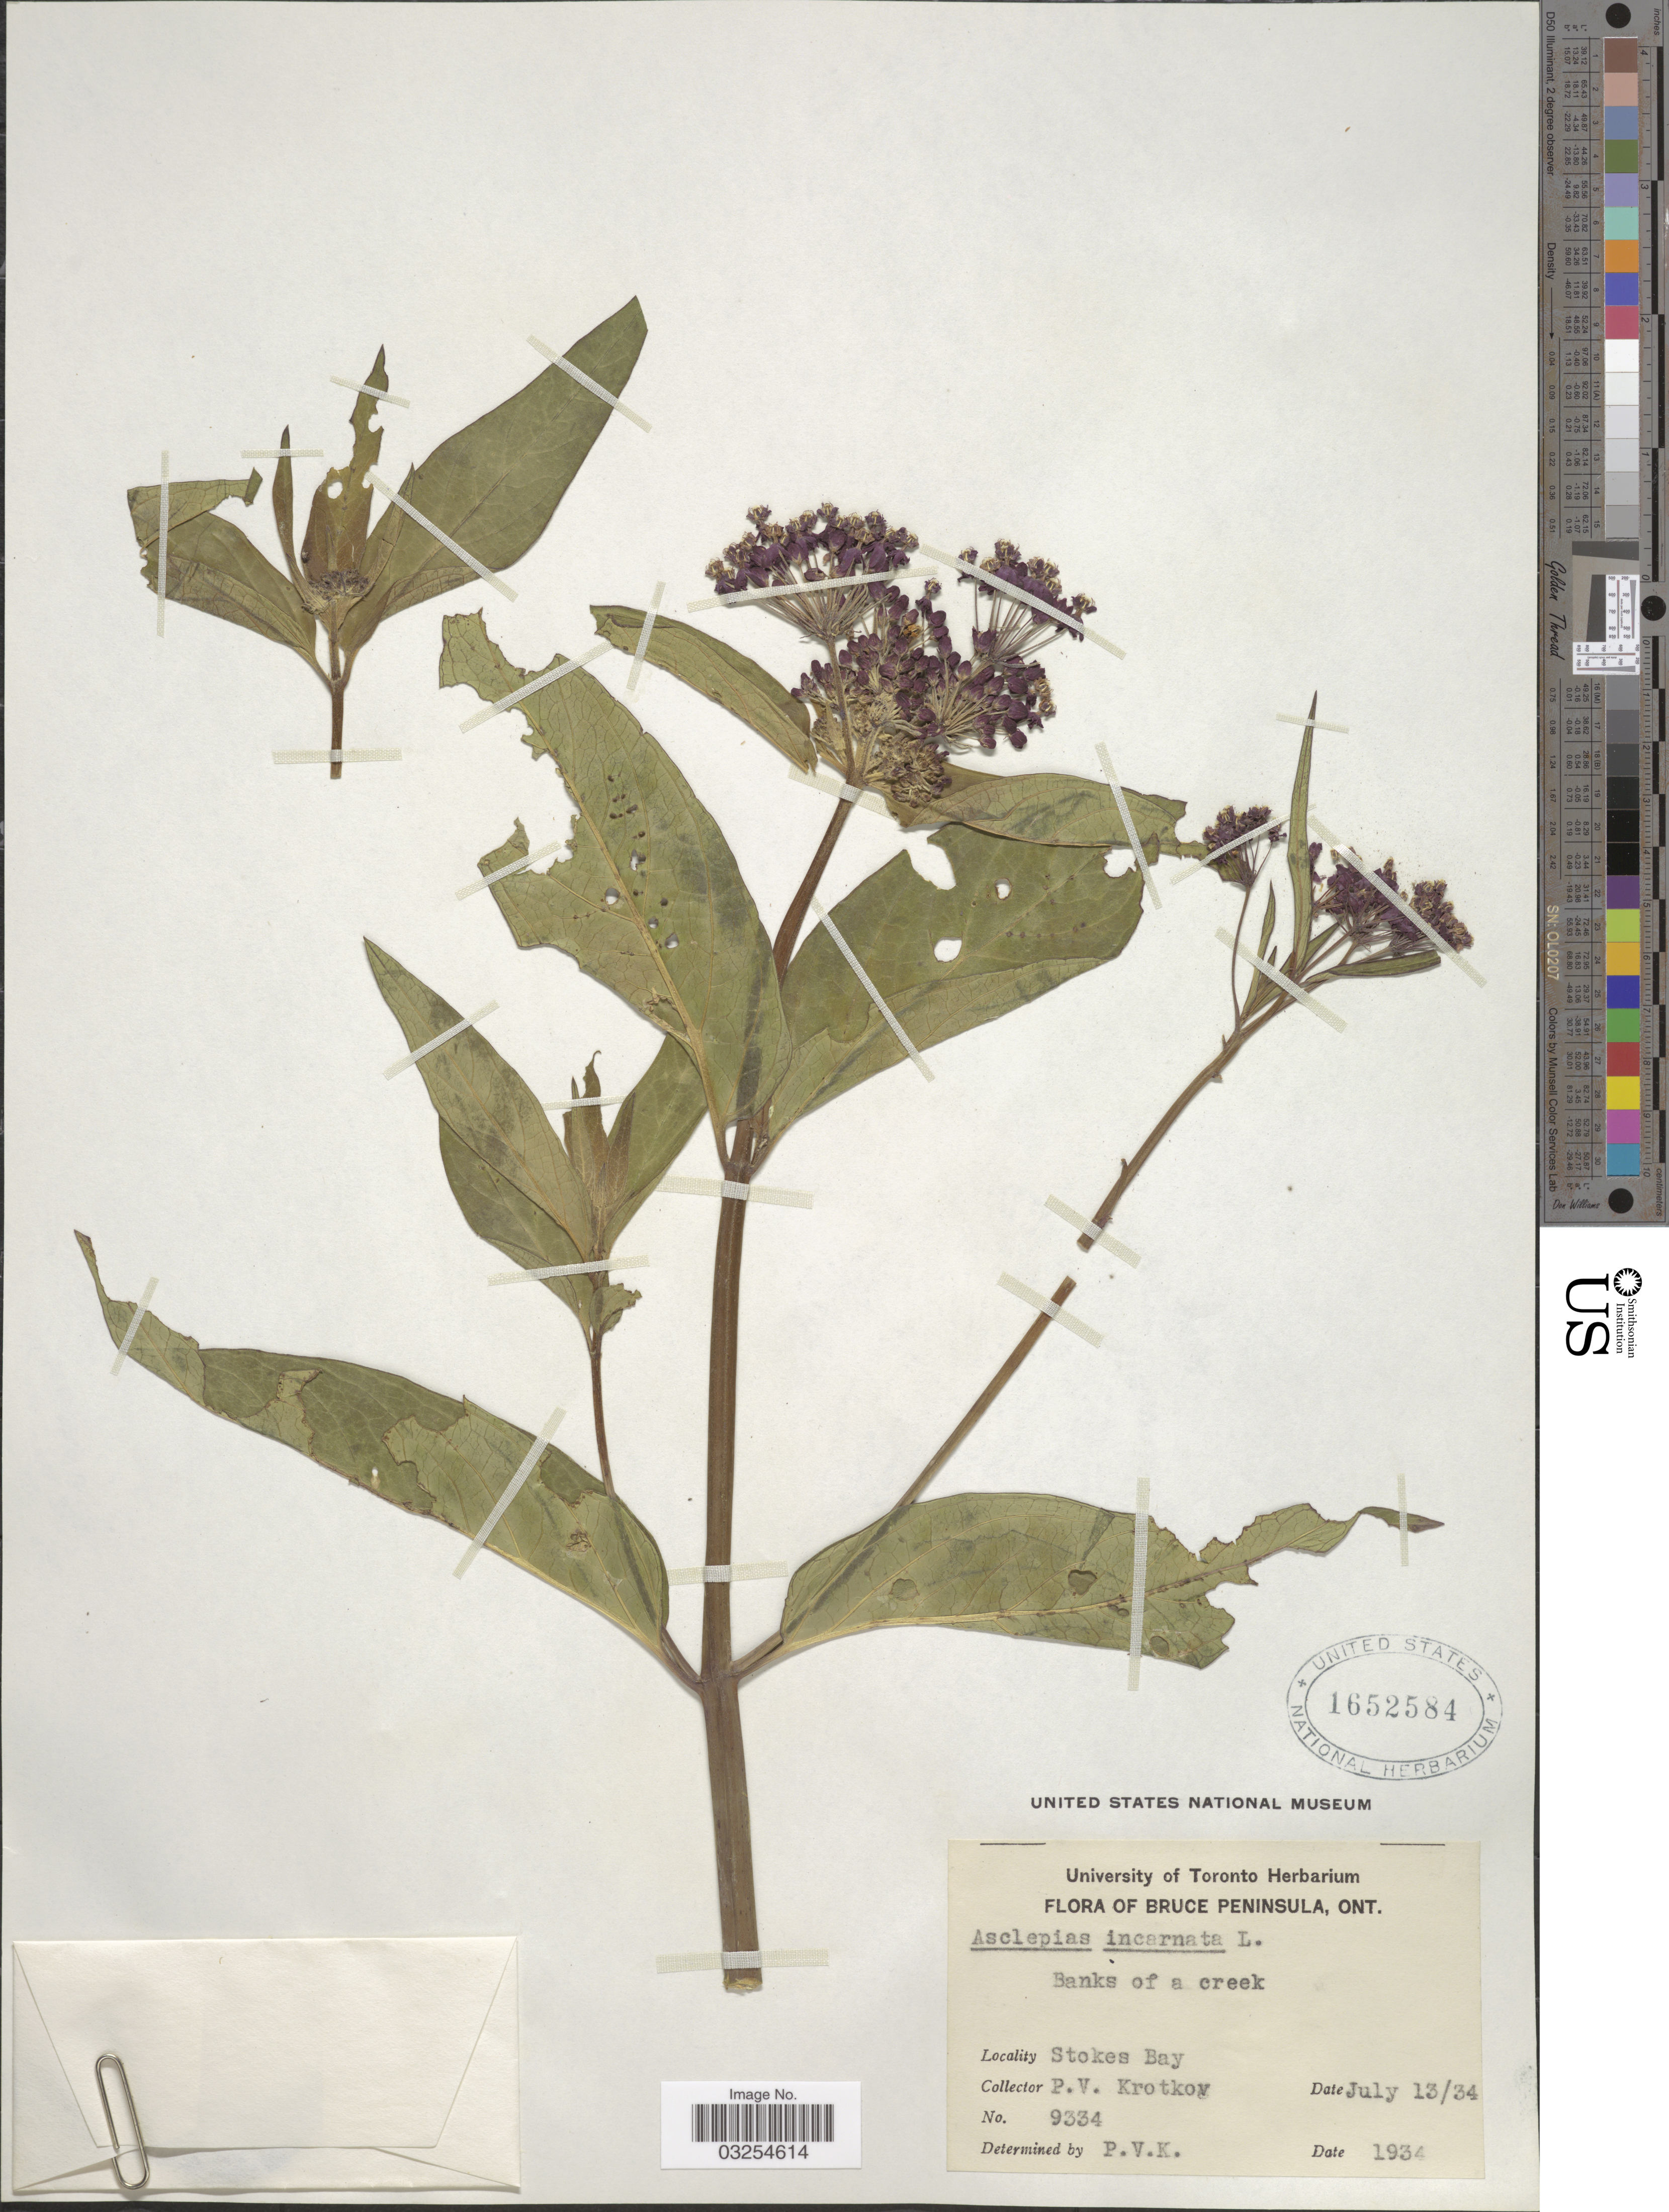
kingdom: Plantae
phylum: Tracheophyta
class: Magnoliopsida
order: Gentianales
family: Apocynaceae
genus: Asclepias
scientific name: Asclepias incarnata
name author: L.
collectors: P. V. Krotkov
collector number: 9334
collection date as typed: Transcribed d/m/y: 13/7/34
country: Canada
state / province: Ontario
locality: Bruce Peninsula. Stokes Bay.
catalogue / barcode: US 1652584